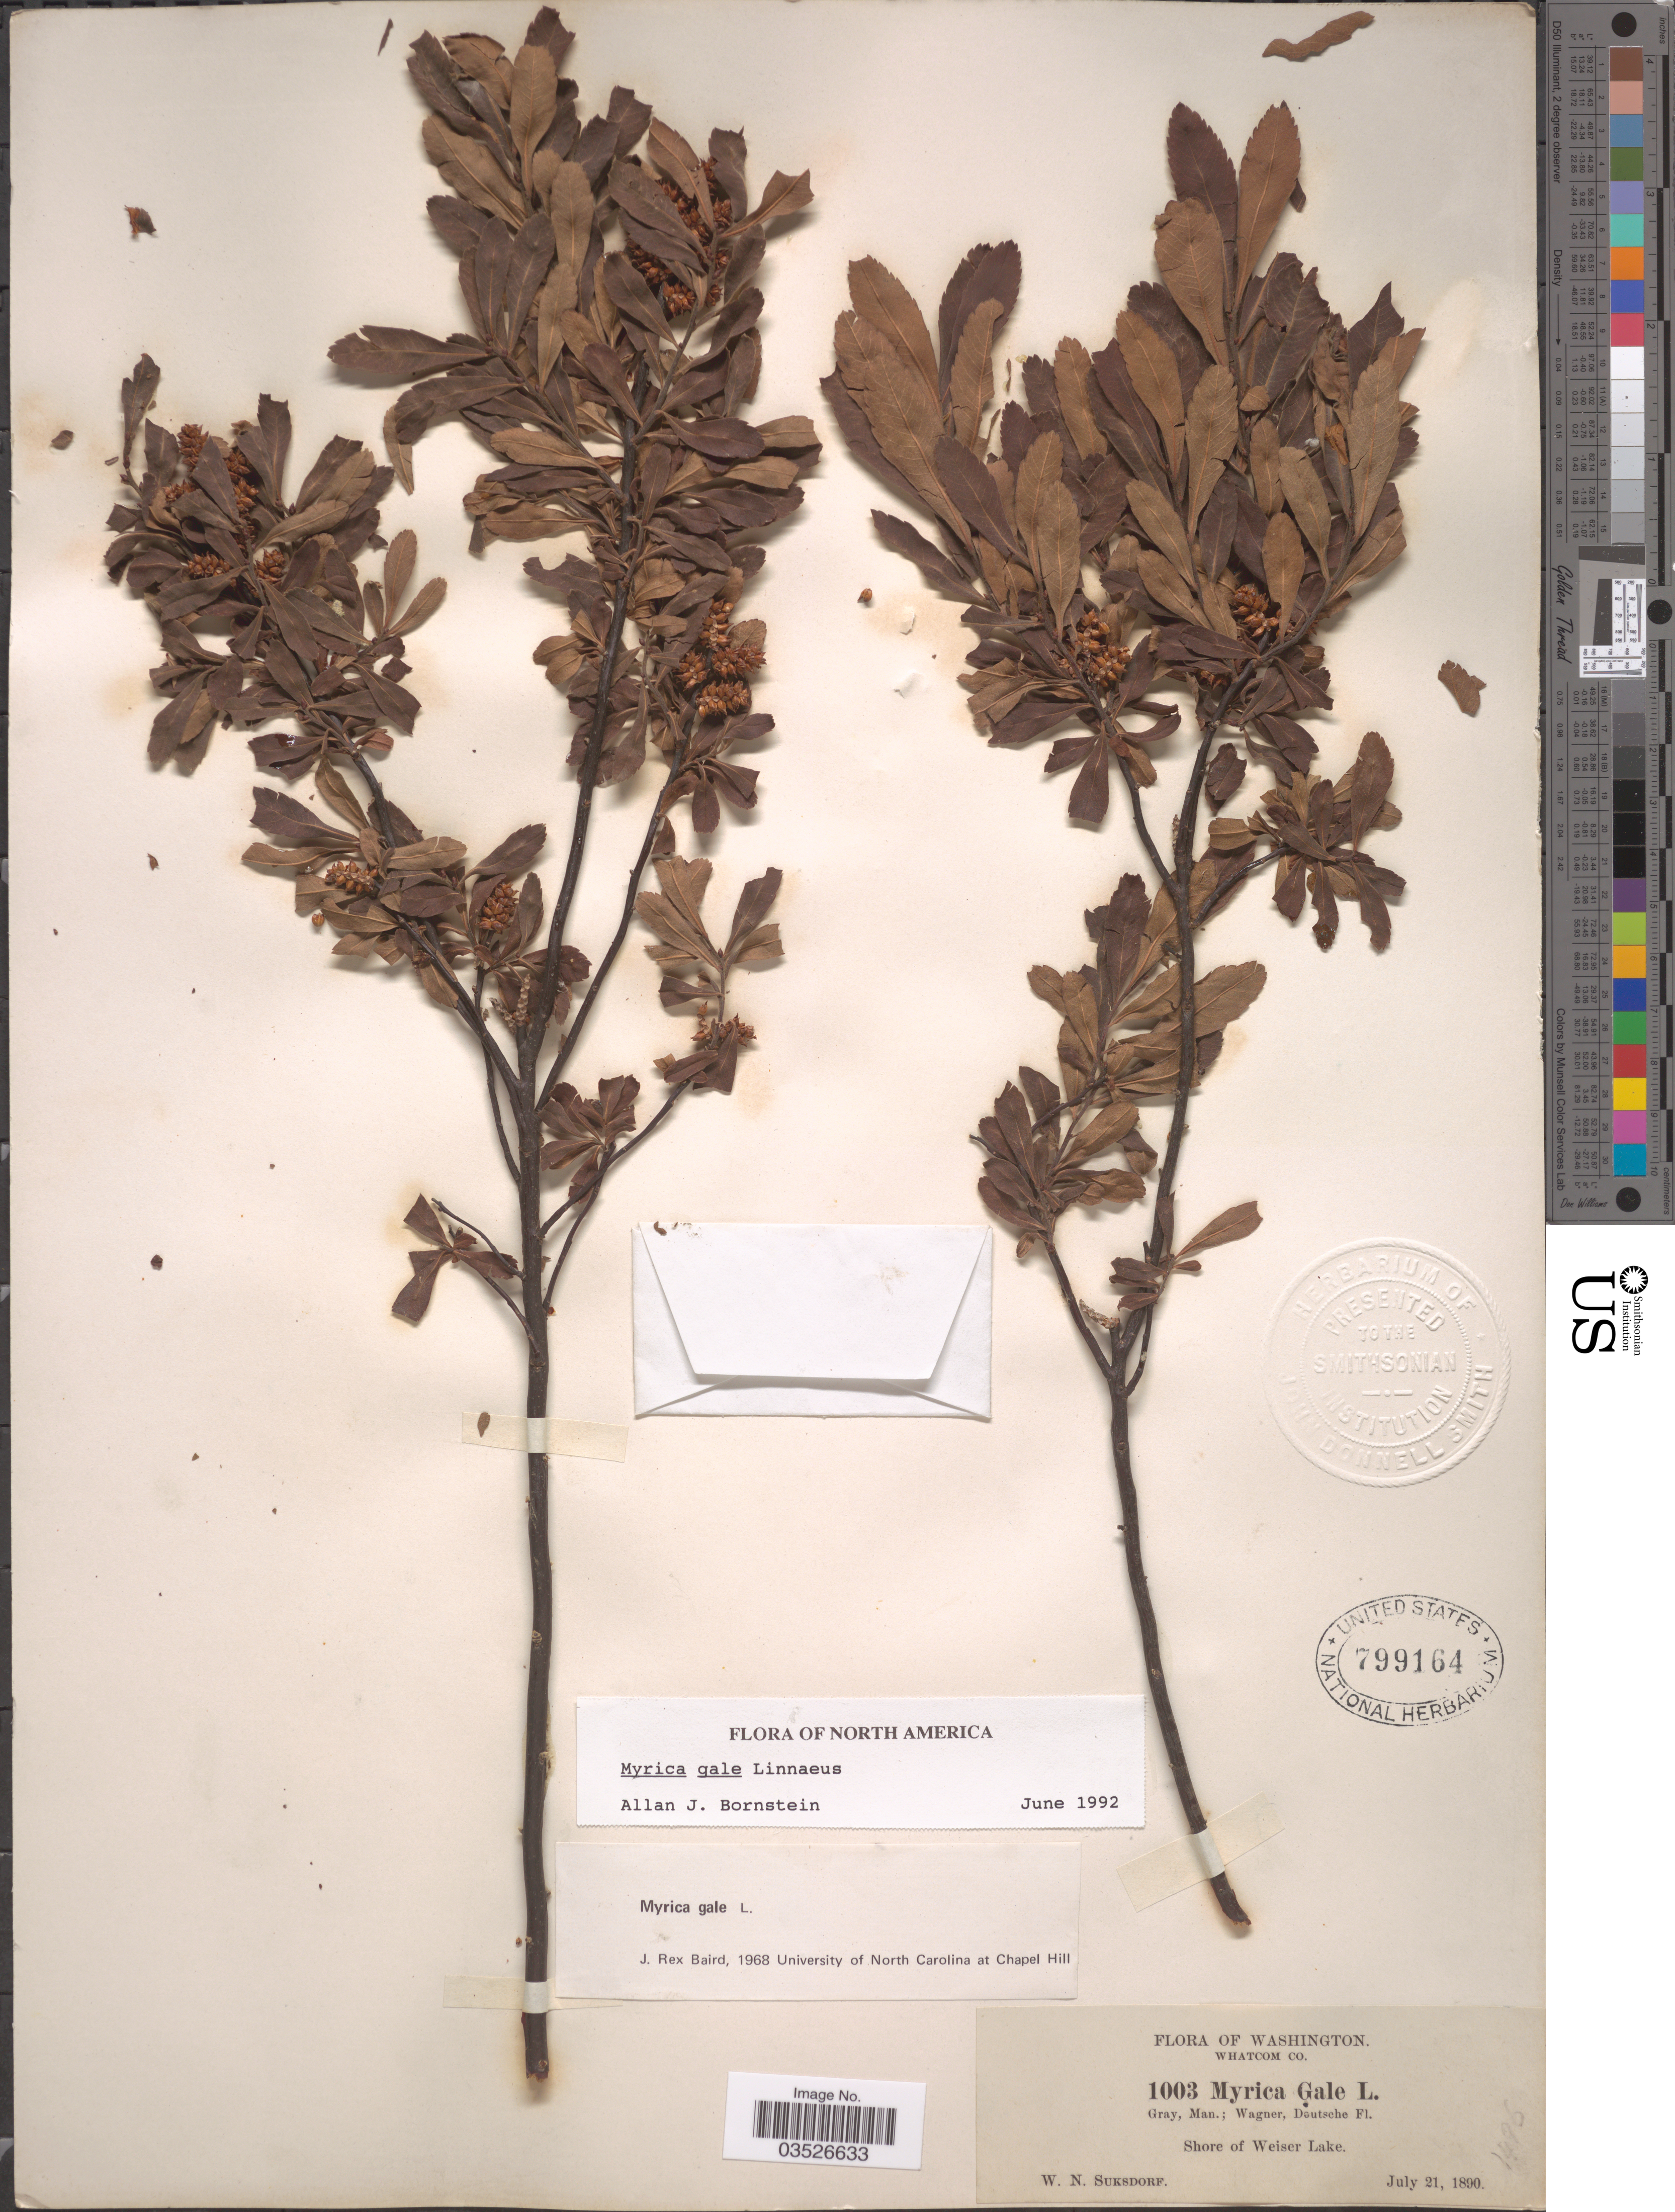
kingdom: Plantae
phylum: Tracheophyta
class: Magnoliopsida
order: Fagales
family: Myricaceae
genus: Myrica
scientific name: Myrica gale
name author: L.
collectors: W. N. Suksdorf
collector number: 1003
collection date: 1890-07-21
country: United States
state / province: Washington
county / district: Whatcom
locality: Whatcom Co. Shore of Weiser Lake.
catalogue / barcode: US 799164